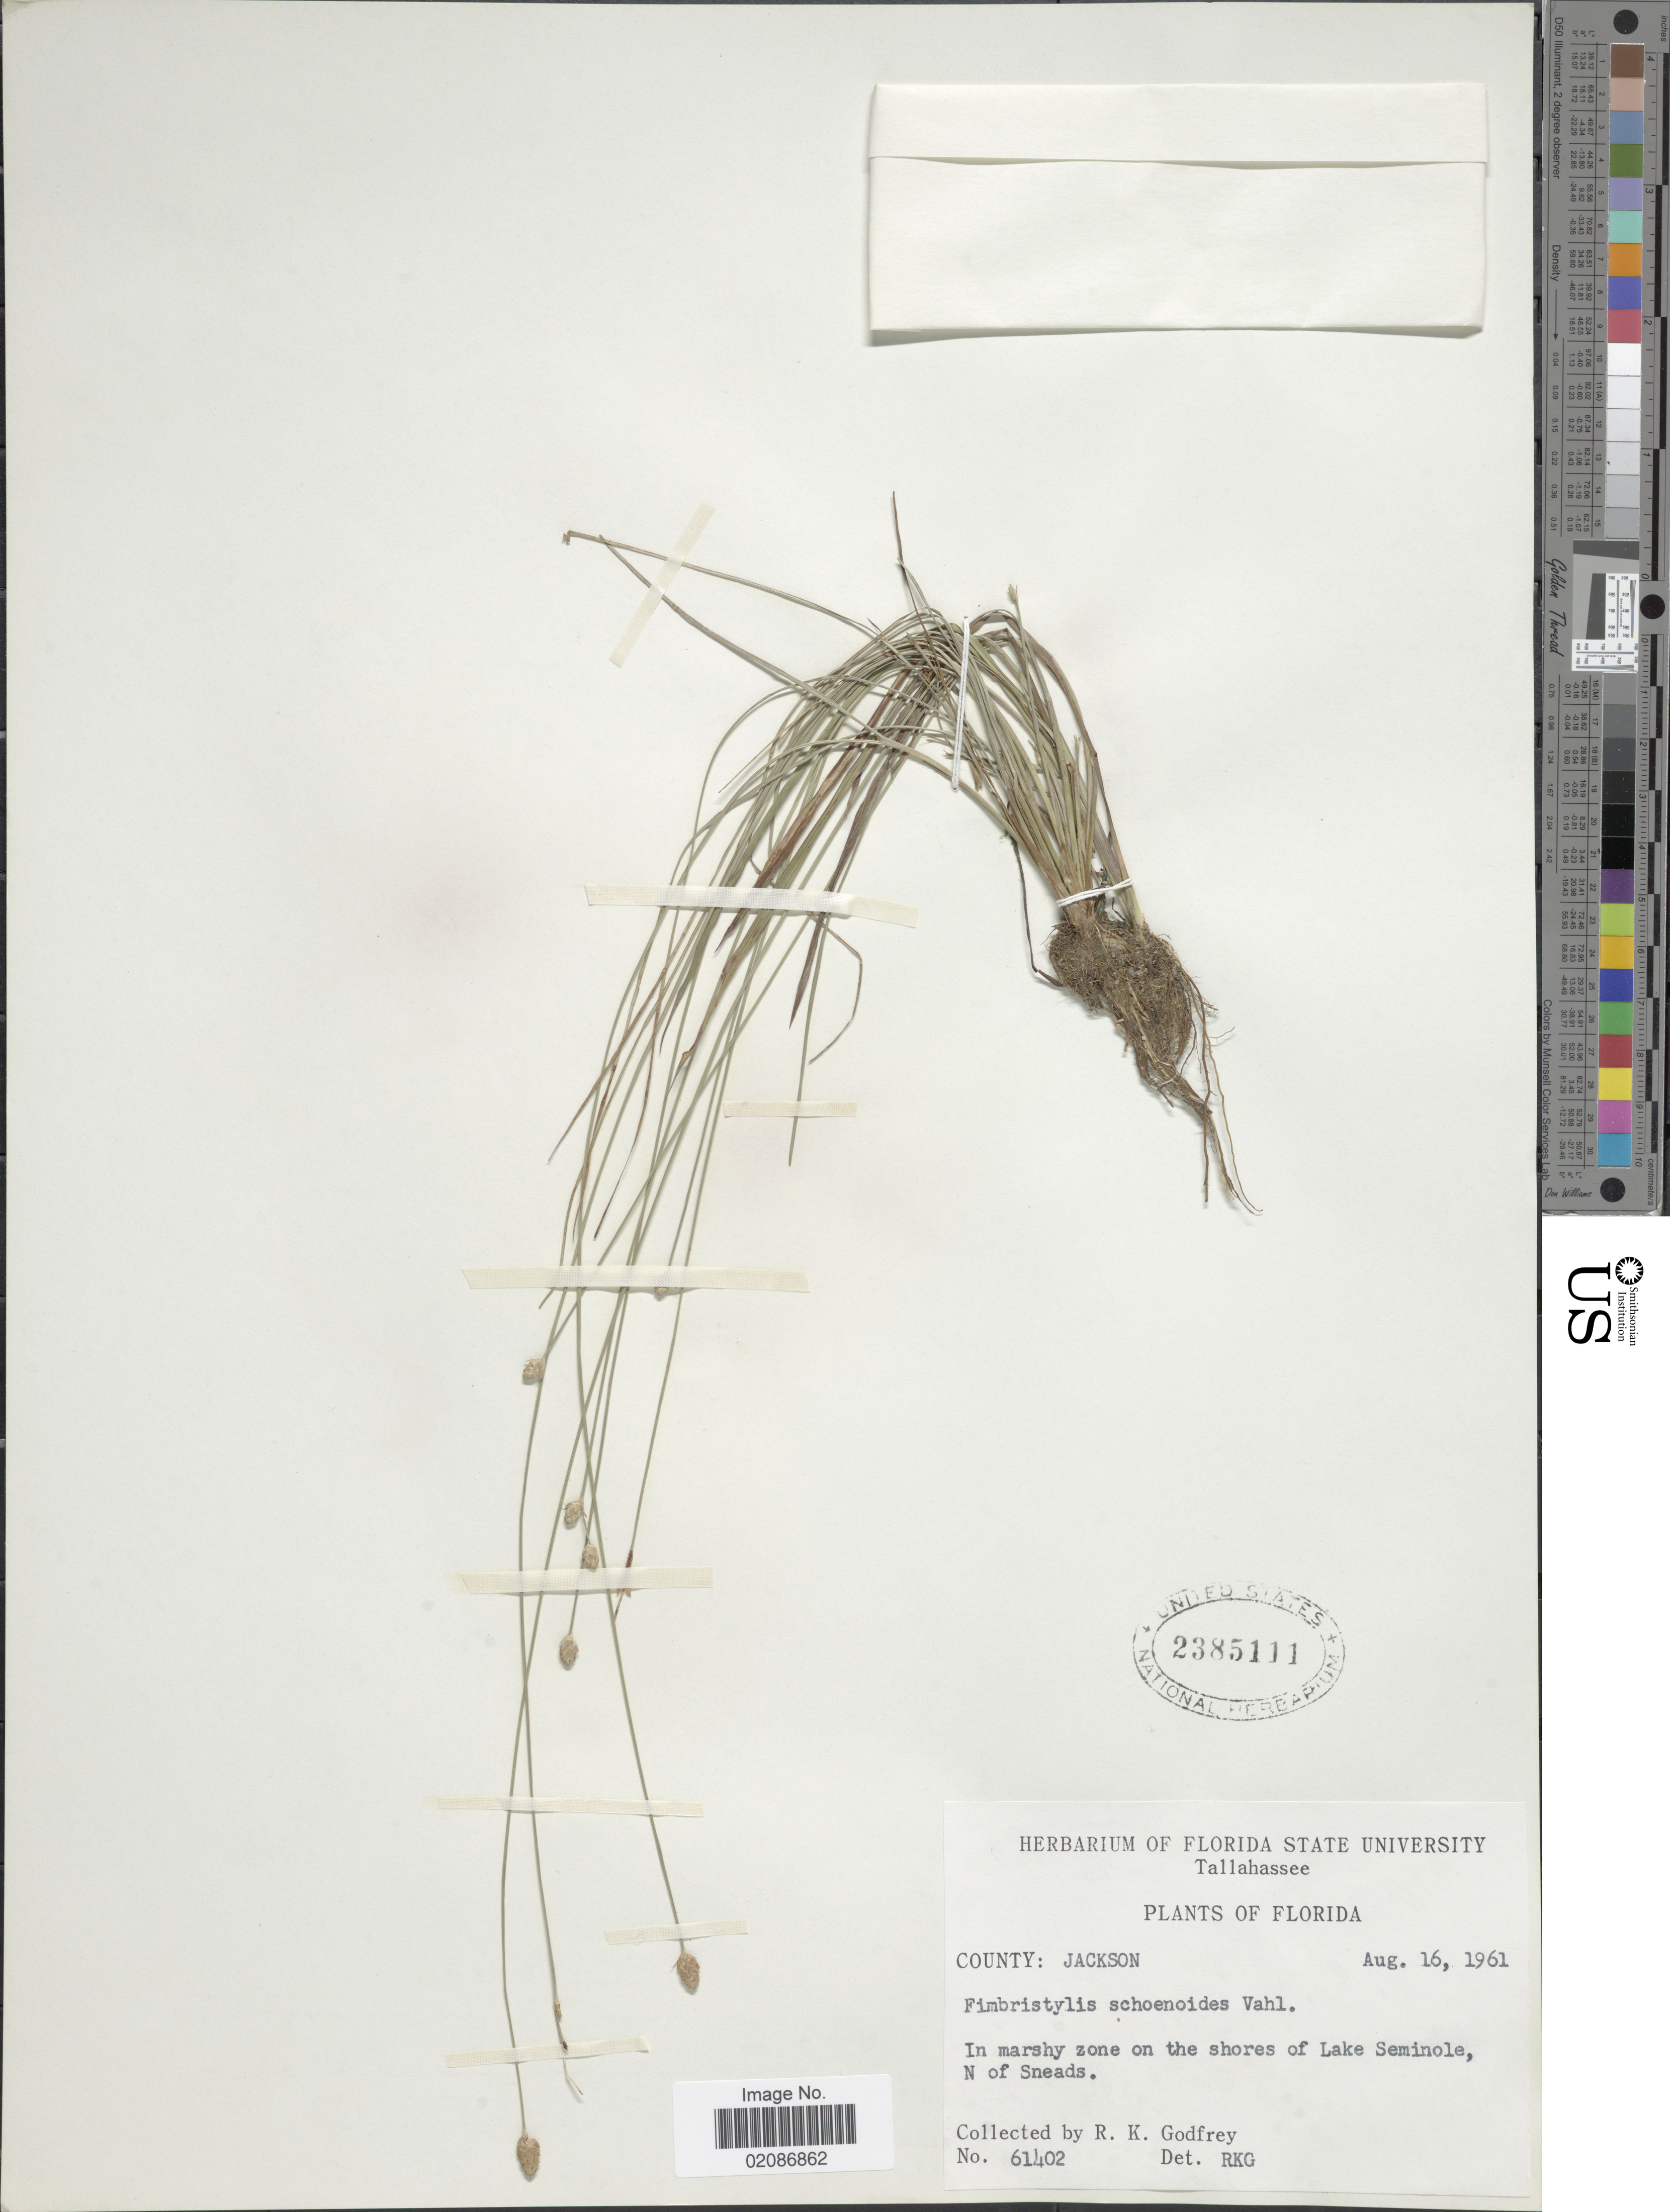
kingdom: Plantae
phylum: Tracheophyta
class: Liliopsida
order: Poales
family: Cyperaceae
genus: Fimbristylis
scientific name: Fimbristylis schoenoides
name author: (Retz.) Vahl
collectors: R. K. Godfrey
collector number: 61402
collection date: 1961-08-16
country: United States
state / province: Florida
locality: County: Jackson, In marshy zone of the shores of Lake Seminole, N of Sneads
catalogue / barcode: US 2385111